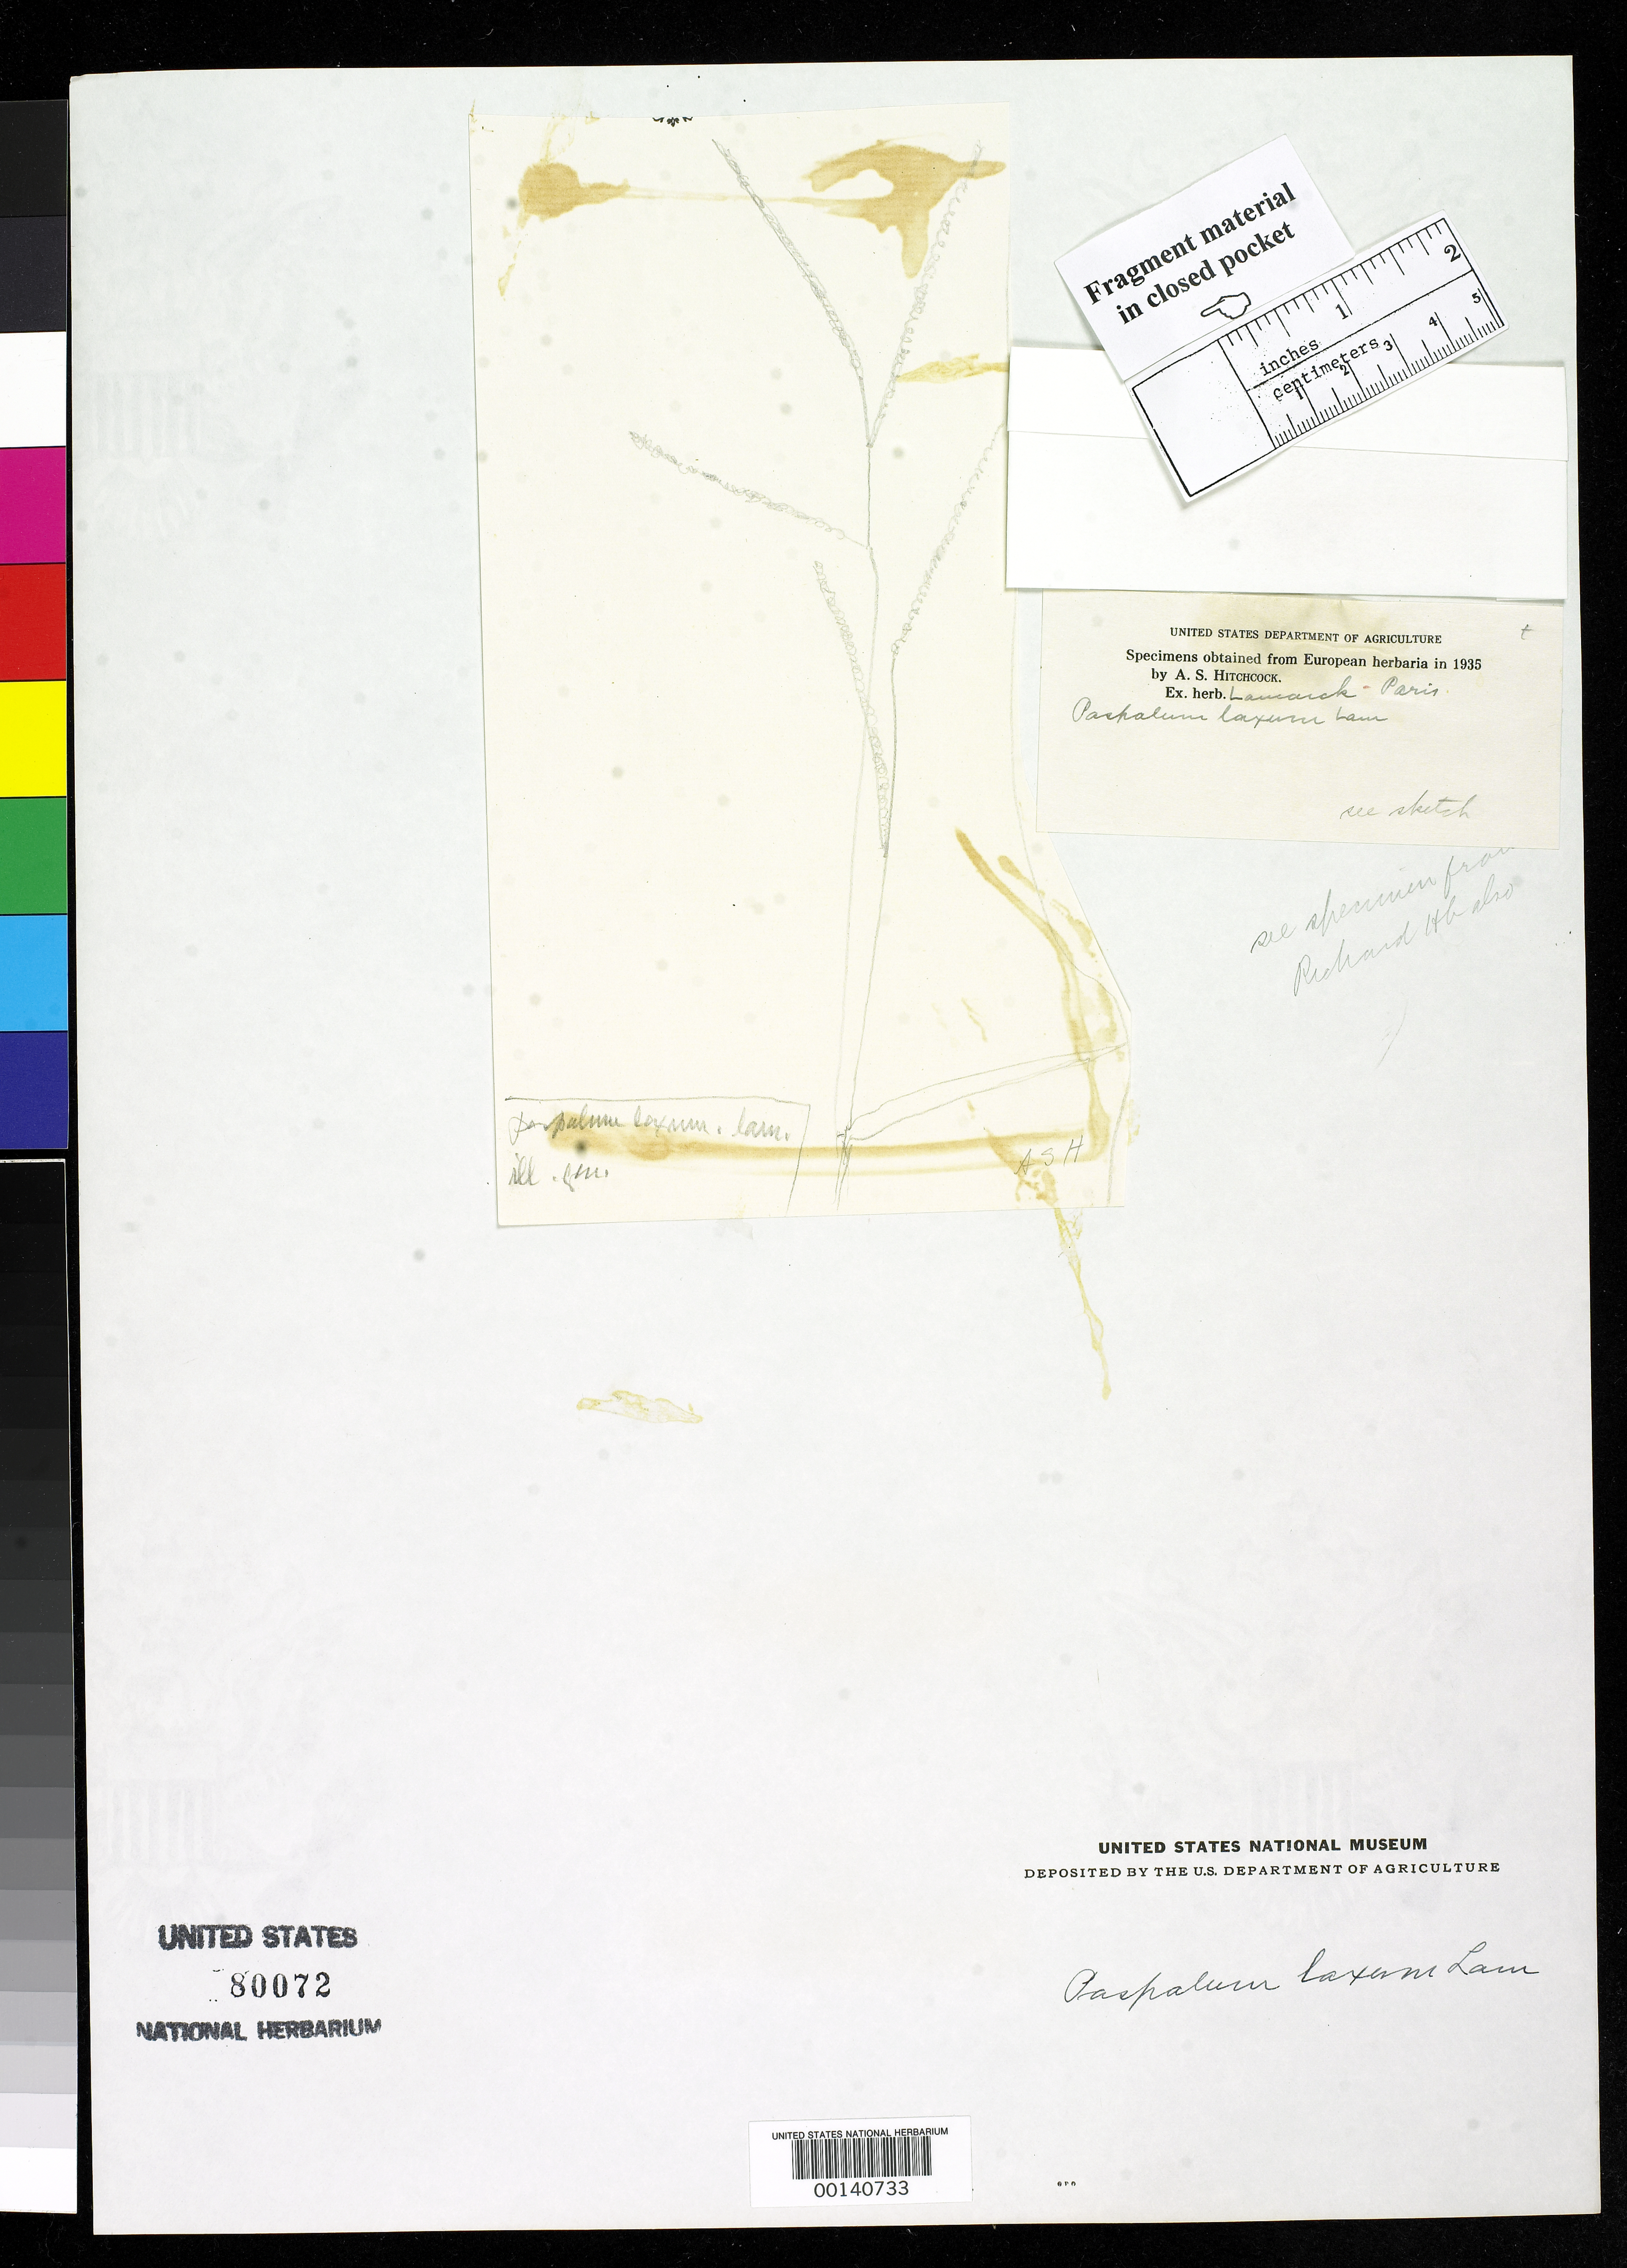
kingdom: Plantae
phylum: Tracheophyta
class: Liliopsida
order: Poales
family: Poaceae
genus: Paspalum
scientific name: Paspalum laxum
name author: Lam.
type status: Type Fragment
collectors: L. C. M. Richard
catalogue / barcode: US 80072